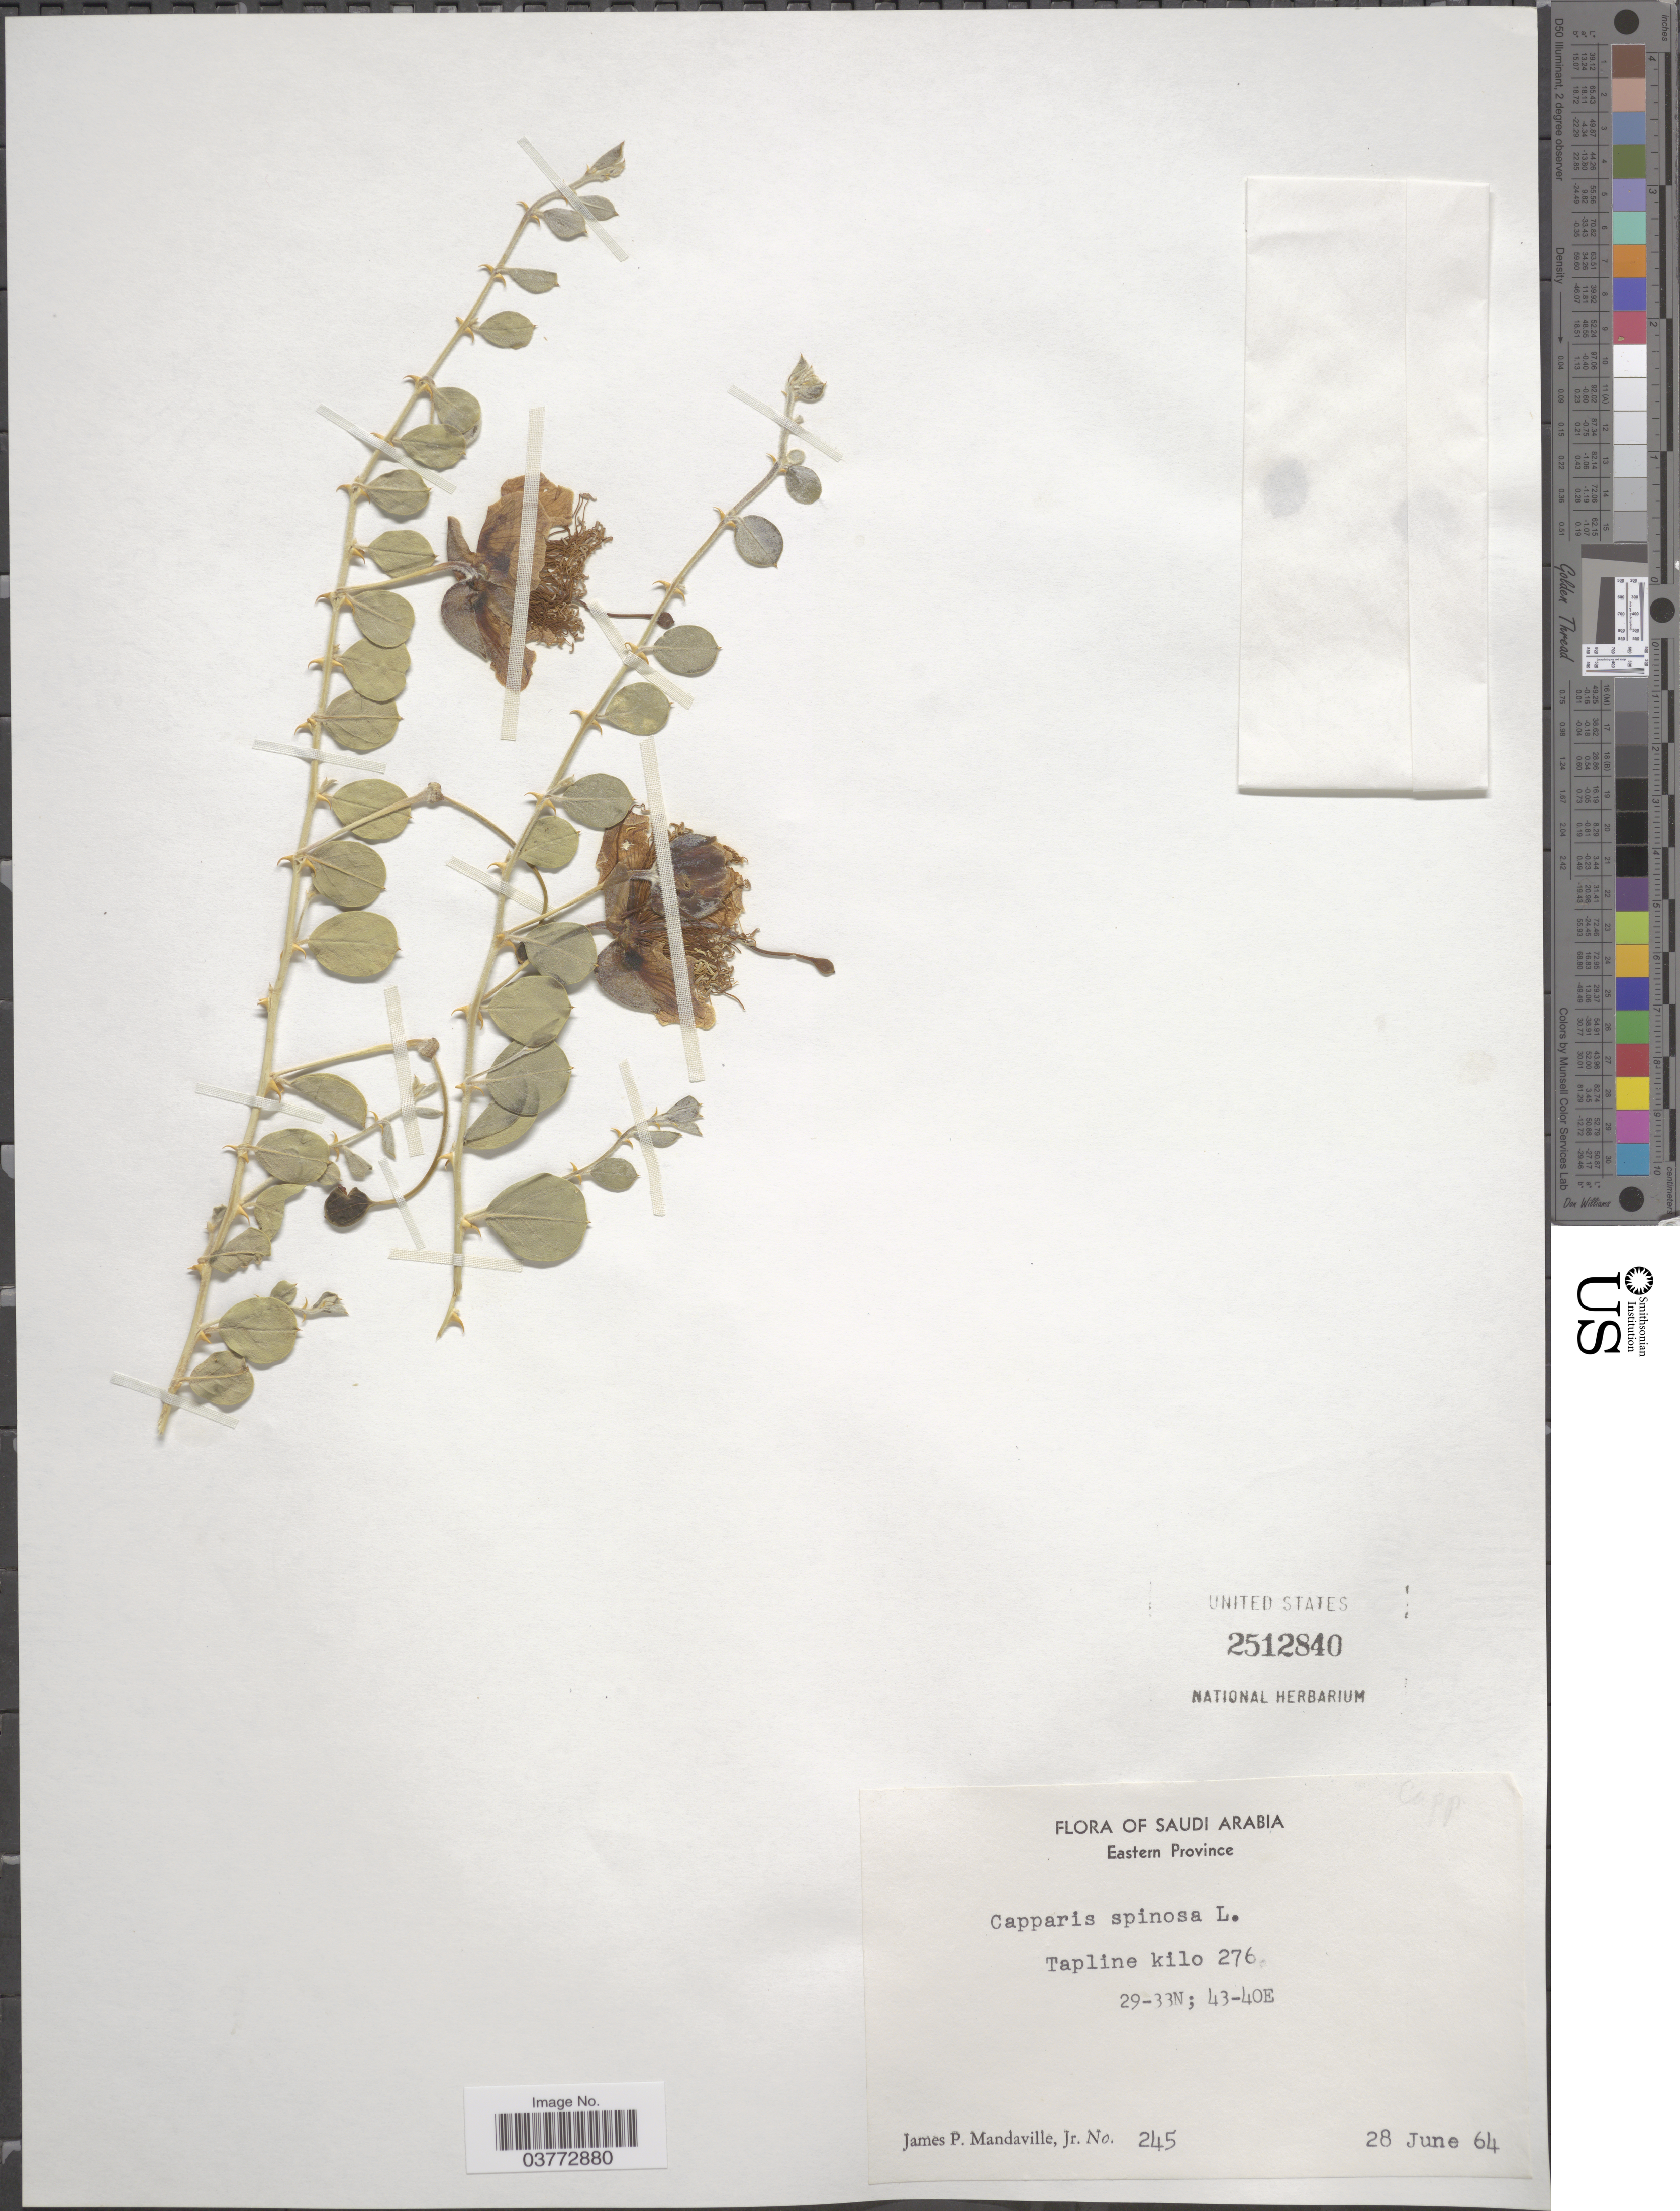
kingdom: Plantae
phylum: Tracheophyta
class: Magnoliopsida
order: Brassicales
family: Capparaceae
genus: Capparis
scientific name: Capparis spinosa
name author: L.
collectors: J. Mandaville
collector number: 245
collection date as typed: Transcribed d/m/y: 28/6/64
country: Saudi Arabia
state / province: Ash Sharqiyah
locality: Eastern Province. Tapline kilo 276.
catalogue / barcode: US 2512840